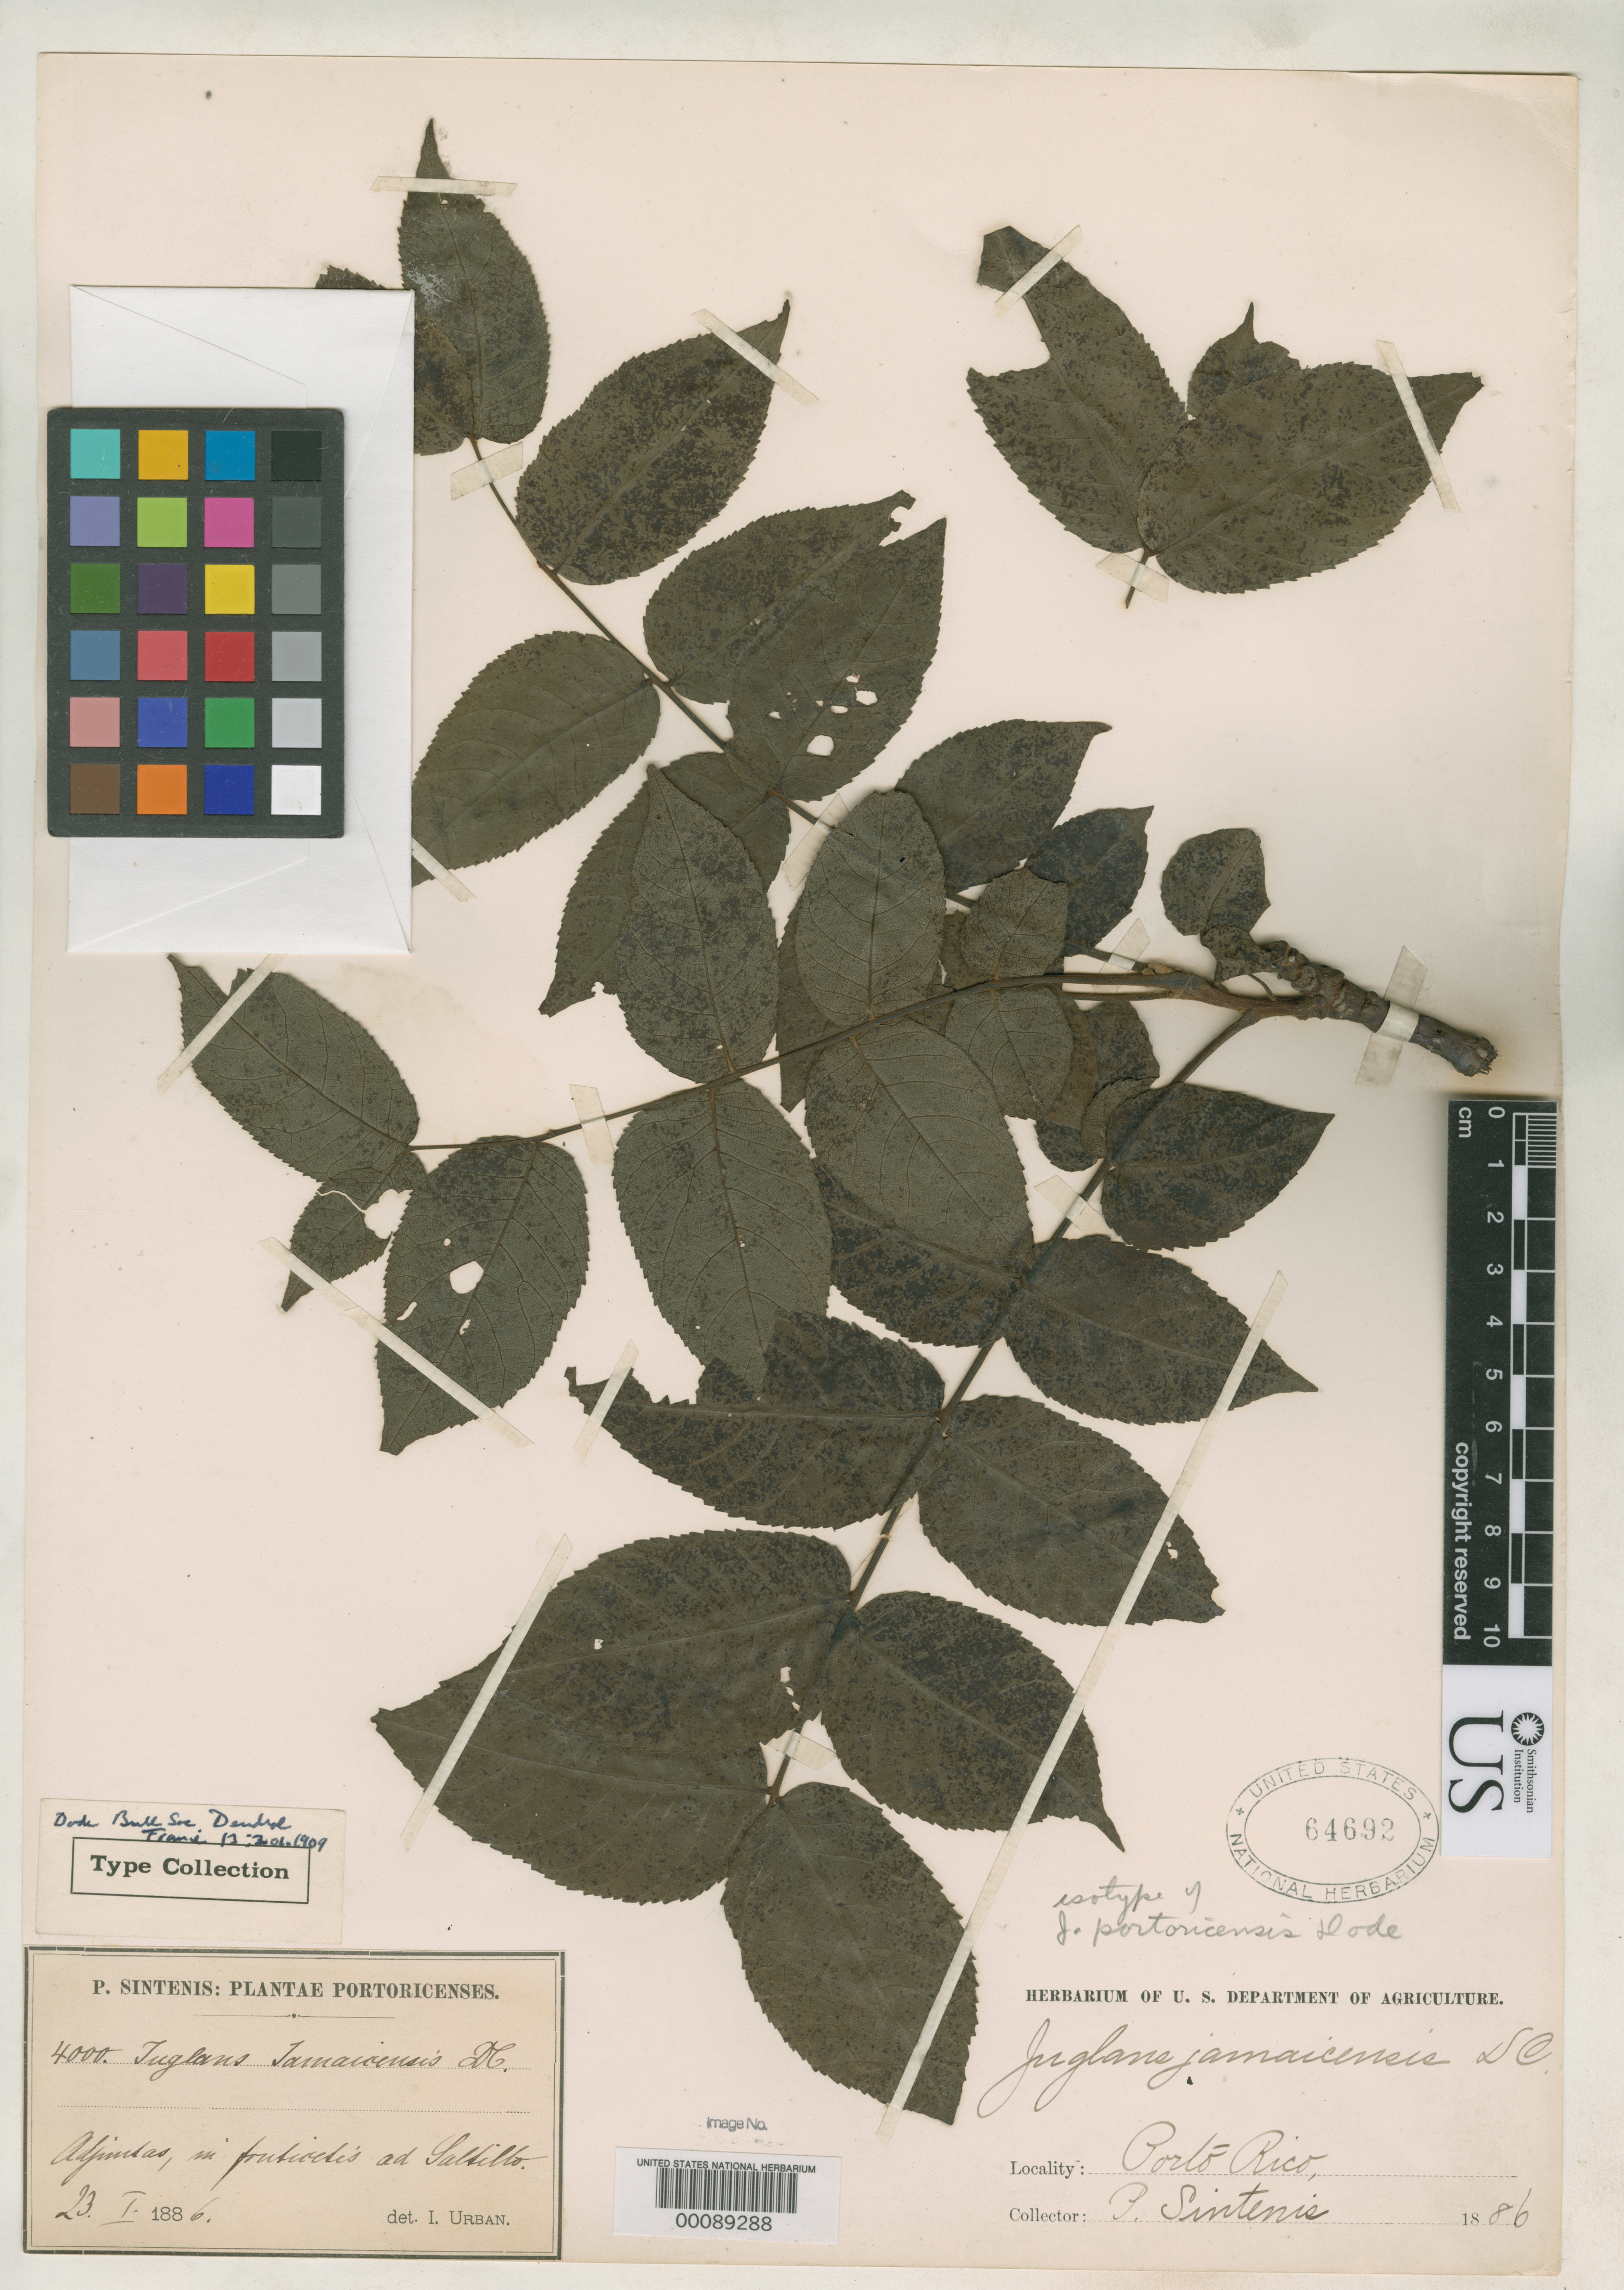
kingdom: Plantae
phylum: Tracheophyta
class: Magnoliopsida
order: Fagales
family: Juglandaceae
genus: Juglans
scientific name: Juglans portoricensis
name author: Dode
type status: Type Fragment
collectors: P. Sintenis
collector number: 4000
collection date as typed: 23 Jan 1886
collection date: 1886-01-23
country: Puerto Rico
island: Greater Antilles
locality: Sierra de Naguabo ad Rio Blanco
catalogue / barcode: US 64692